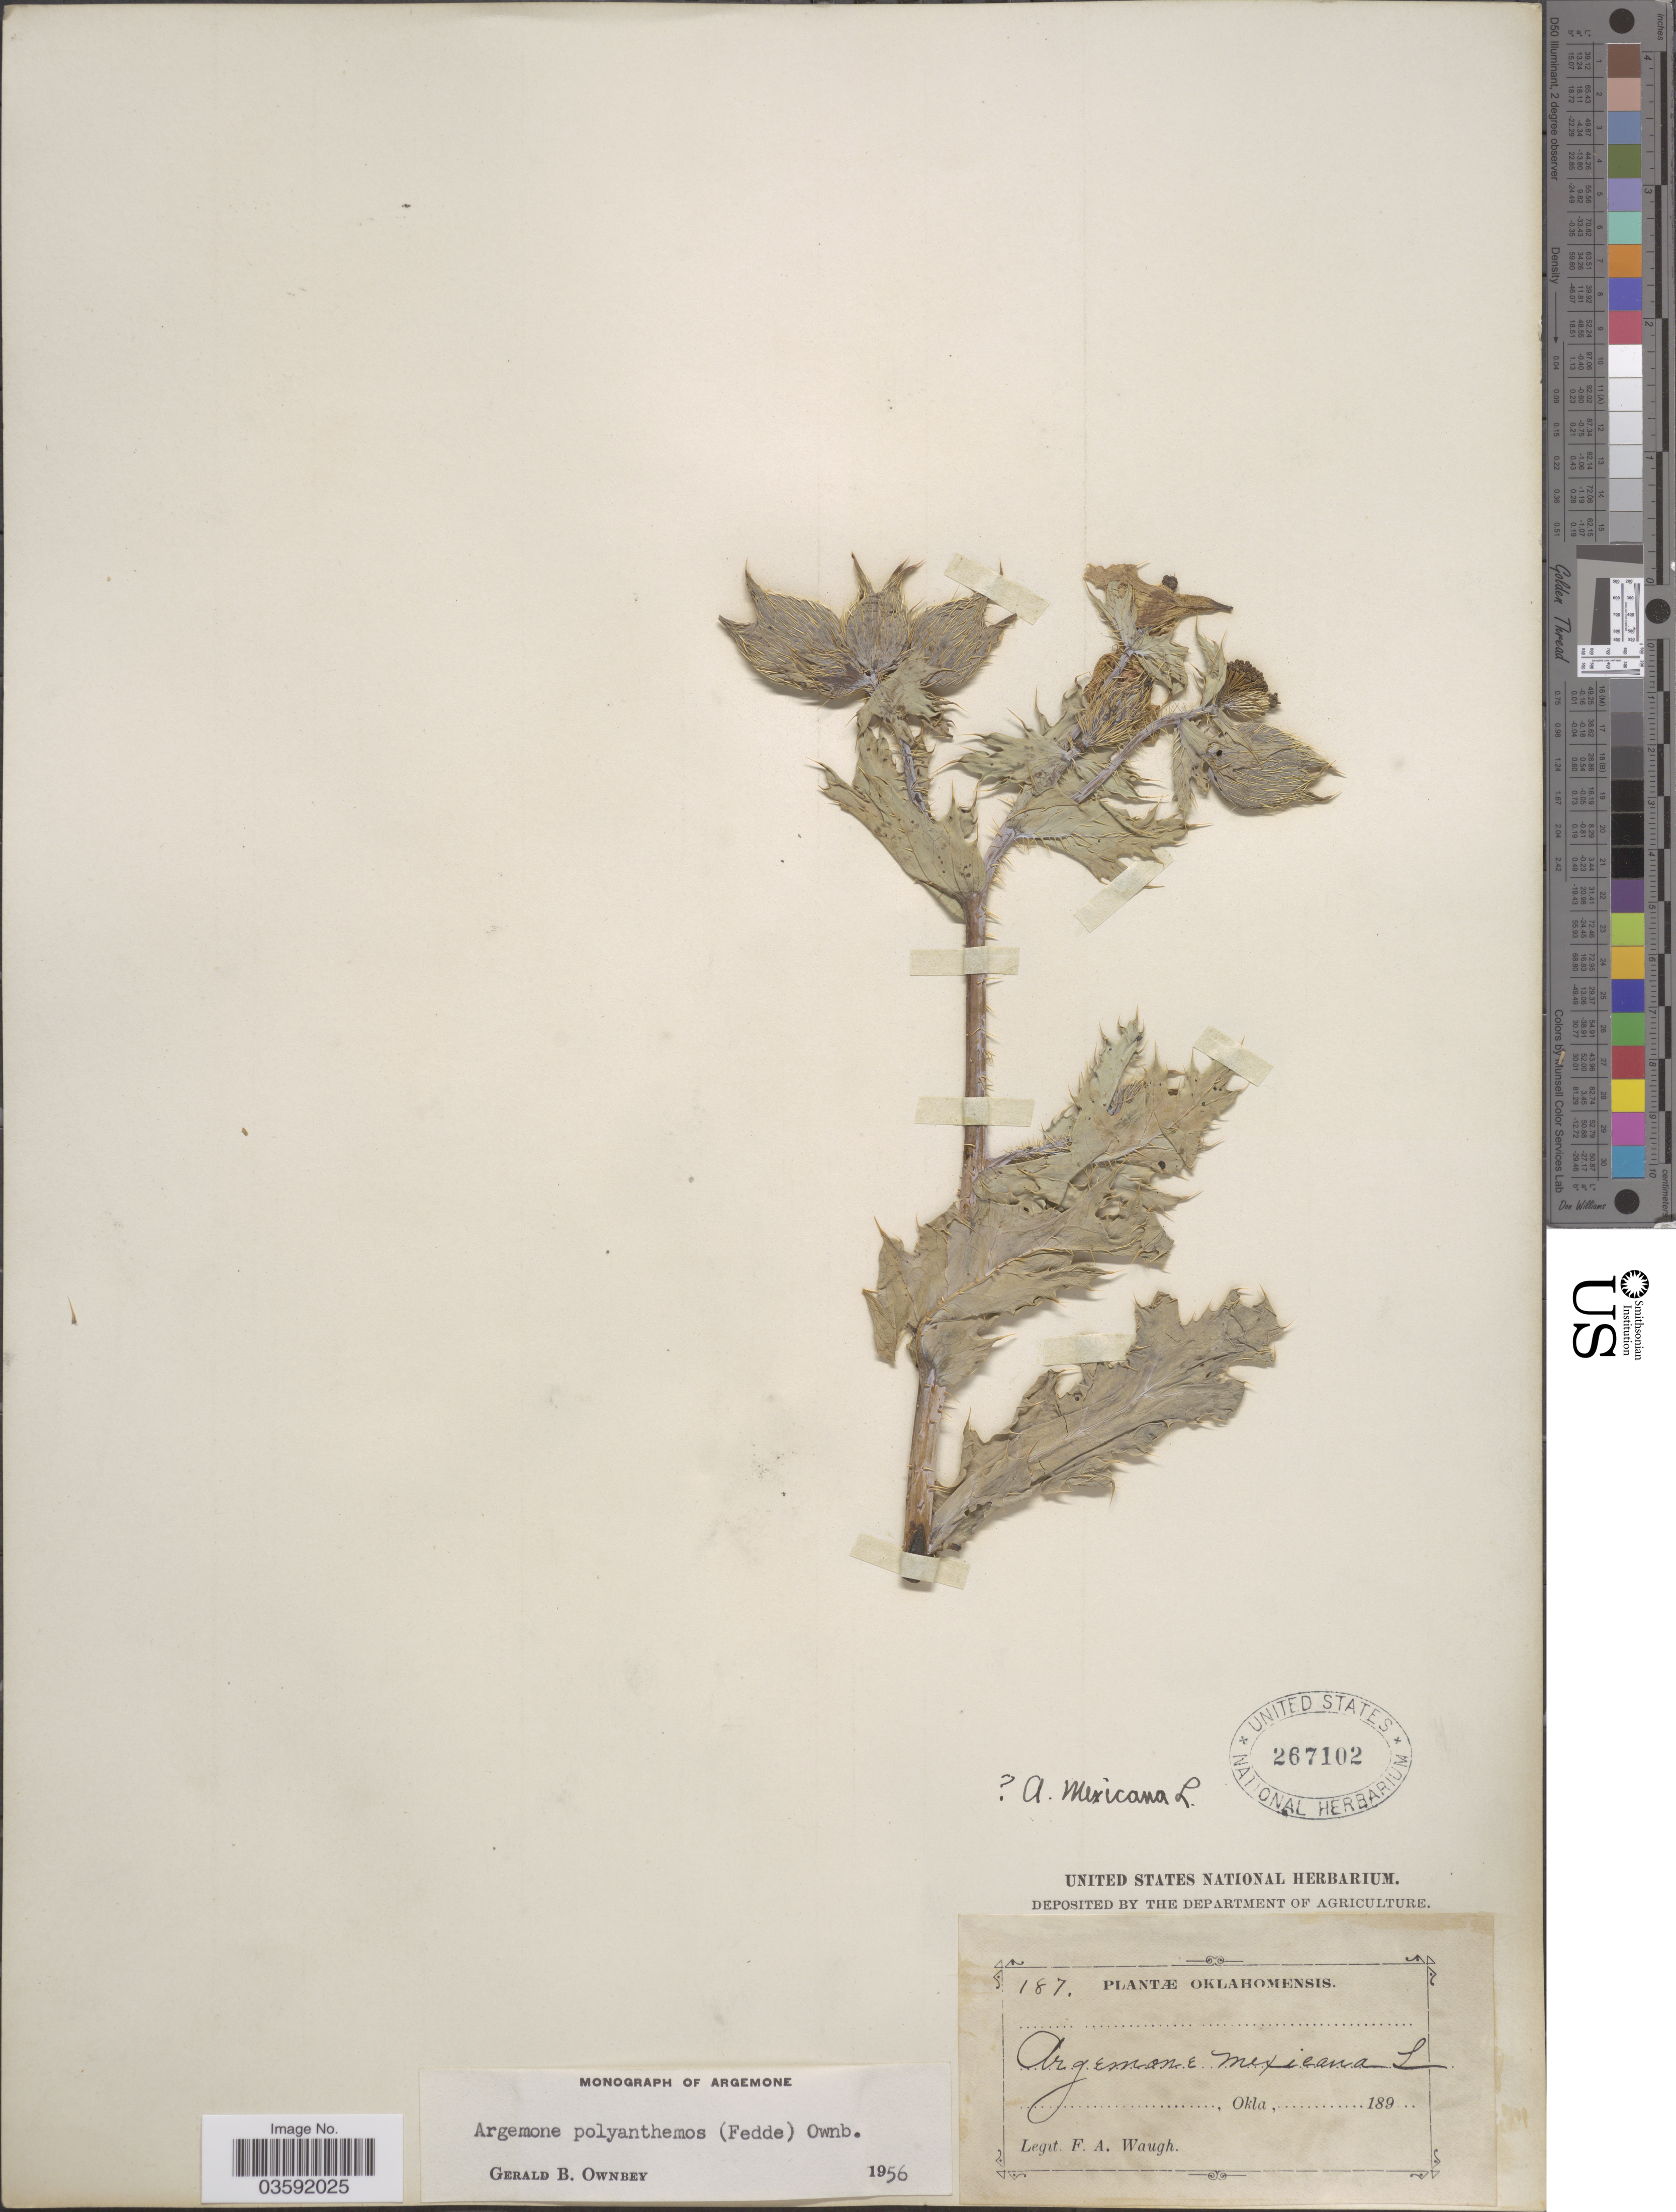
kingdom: Plantae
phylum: Tracheophyta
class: Magnoliopsida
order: Ranunculales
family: Papaveraceae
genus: Argemone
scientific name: Argemone polyanthemos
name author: (Fedde) G.B. Ownbey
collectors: F. Waugh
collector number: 187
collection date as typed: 189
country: United States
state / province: Oklahoma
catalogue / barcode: US 267102